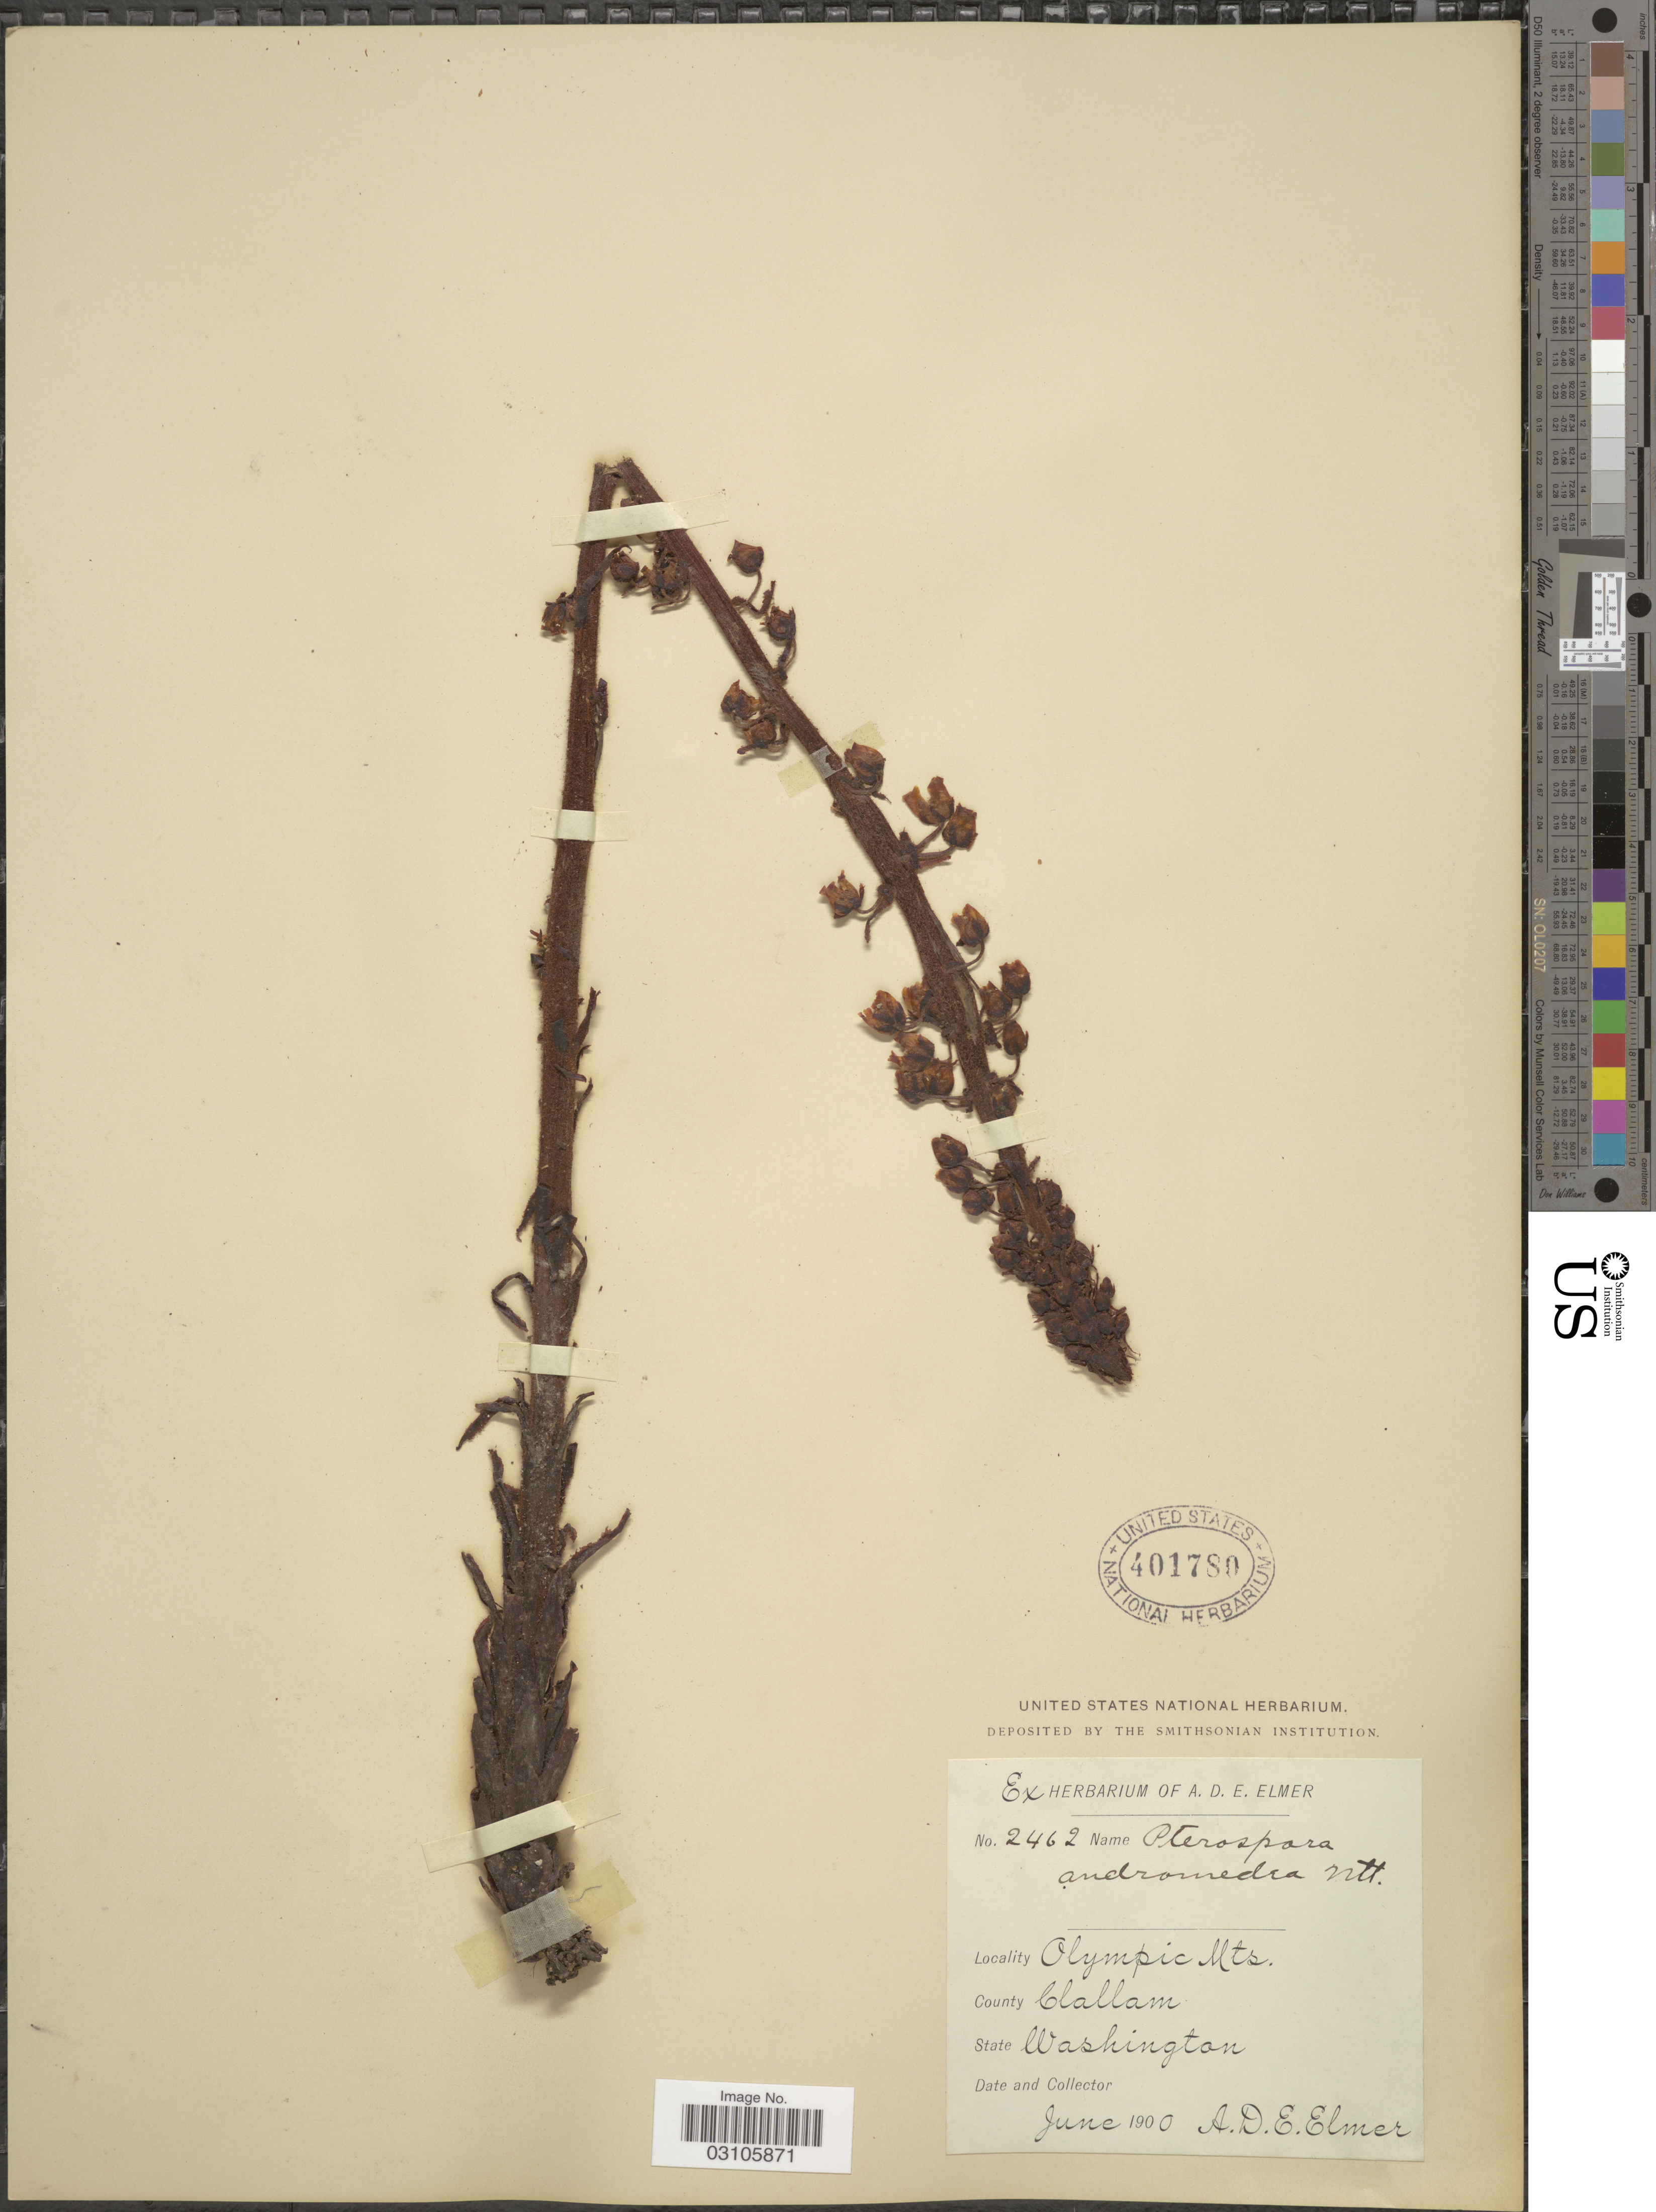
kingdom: Plantae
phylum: Tracheophyta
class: Magnoliopsida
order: Ericales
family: Ericaceae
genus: Pterospora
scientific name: Pterospora andromedea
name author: Nutt.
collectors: A. D. E. Elmer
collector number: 2462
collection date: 1900-06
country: United States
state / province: Washington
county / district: Clallam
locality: Olympic Mts. County Clallam.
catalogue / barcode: US 401780